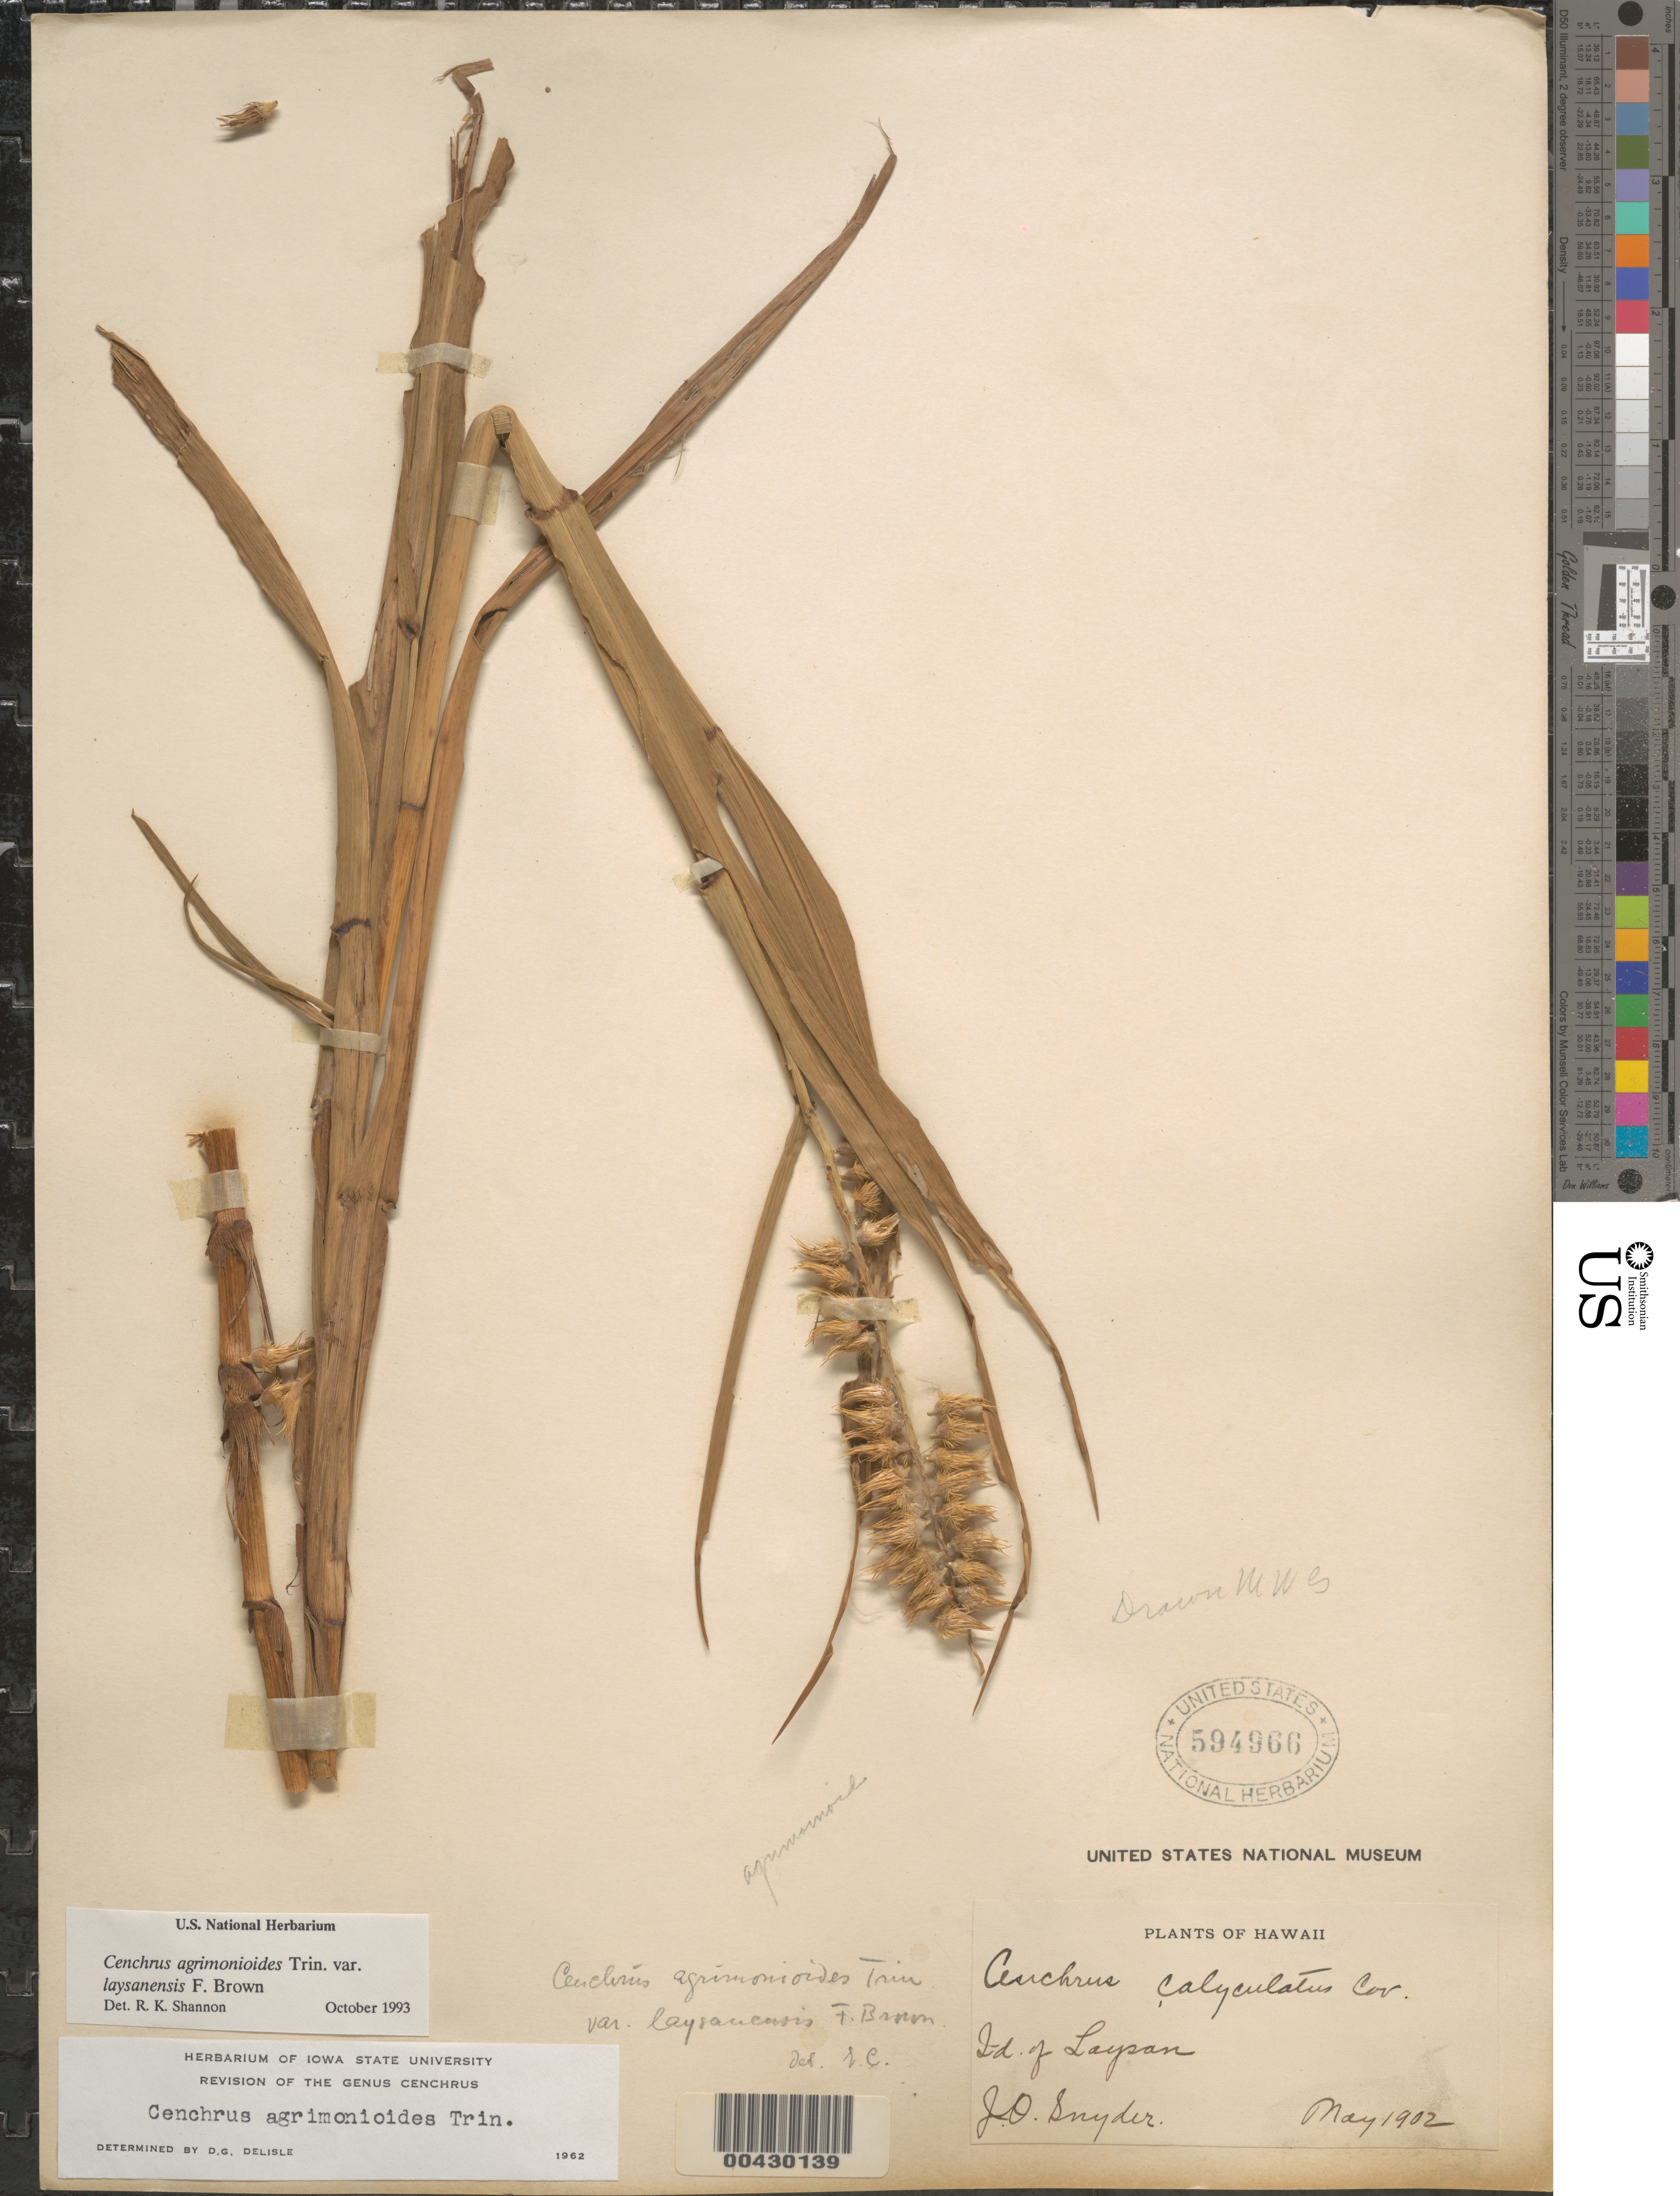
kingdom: Plantae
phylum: Tracheophyta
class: Liliopsida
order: Poales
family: Poaceae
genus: Cenchrus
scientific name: Cenchrus agrimonioides var. laysanensis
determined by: Shannon, R. K., (UNITED STATES)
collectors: J. Snyder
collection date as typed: May 1902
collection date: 1902-05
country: United States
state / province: Hawaii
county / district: Honolulu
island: Laysan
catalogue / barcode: US 594966